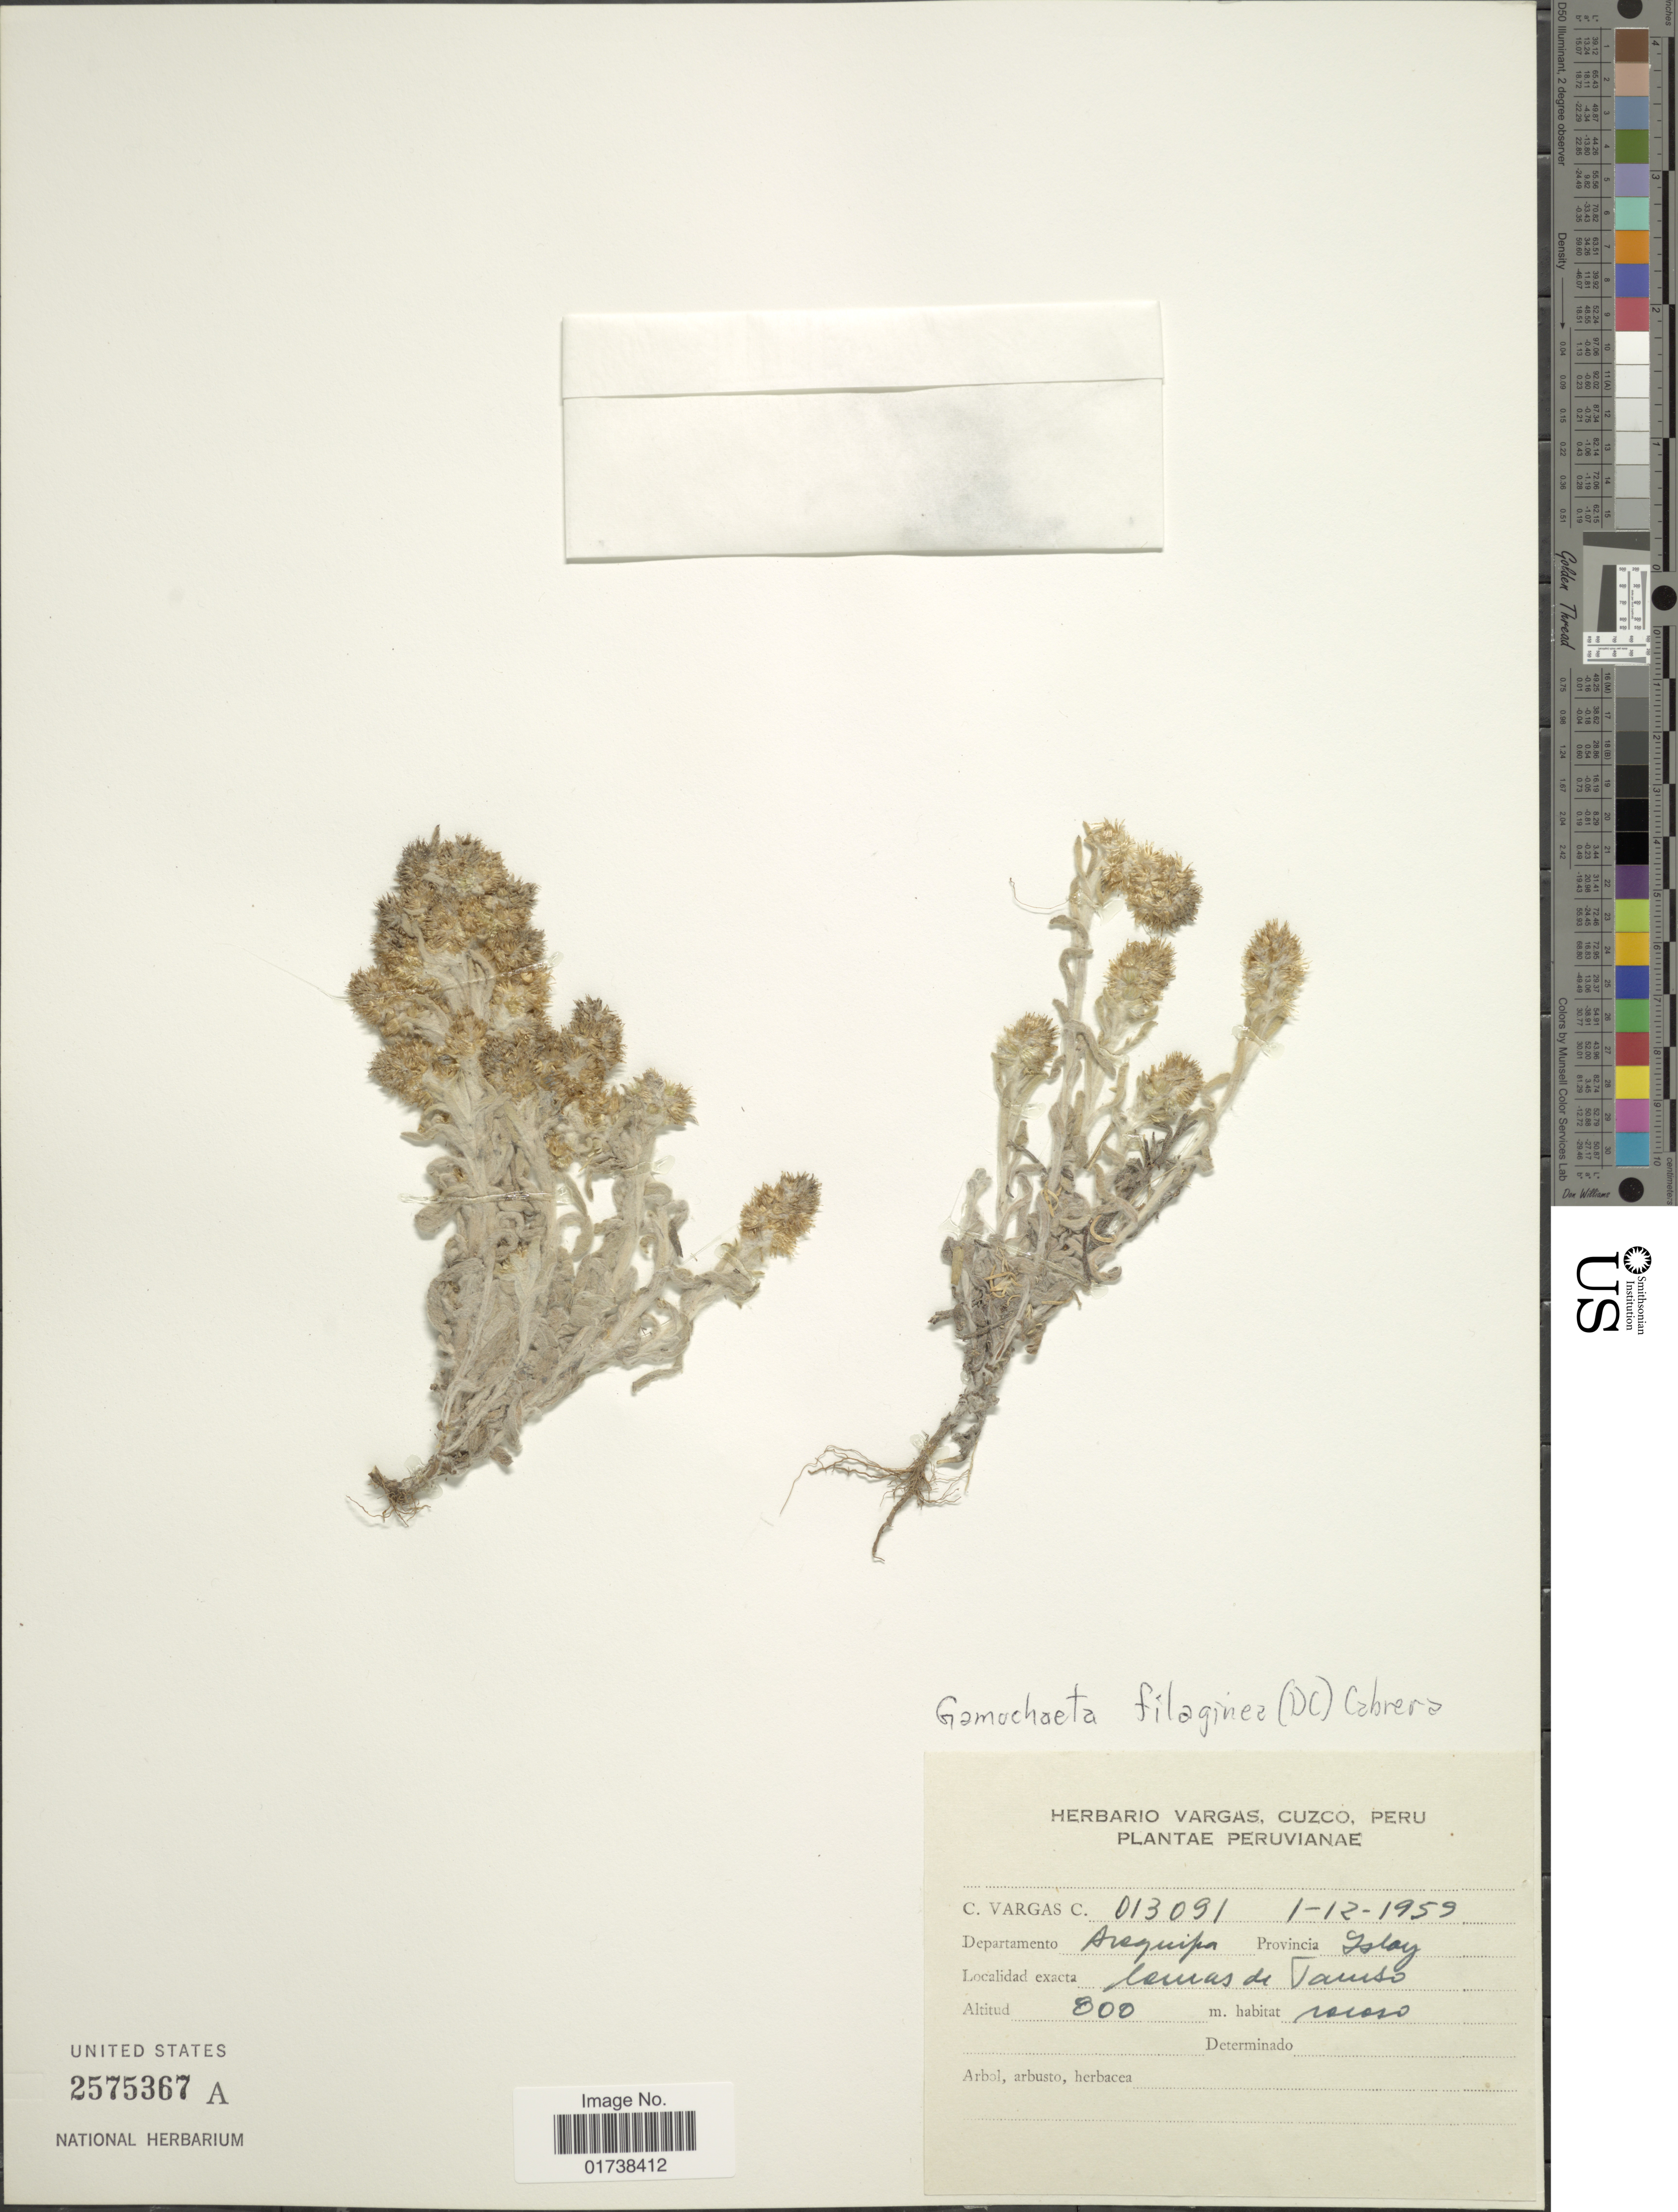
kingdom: Plantae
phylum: Tracheophyta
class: Magnoliopsida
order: Asterales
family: Asteraceae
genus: Gamochaeta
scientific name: Gamochaeta filaginea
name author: (DC.) Cabrera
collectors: C. Vargas Calderón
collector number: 013091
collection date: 1959-12-01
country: Peru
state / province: Arequipa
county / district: Islay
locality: Lomas de Tambo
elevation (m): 800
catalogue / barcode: US 2575367A